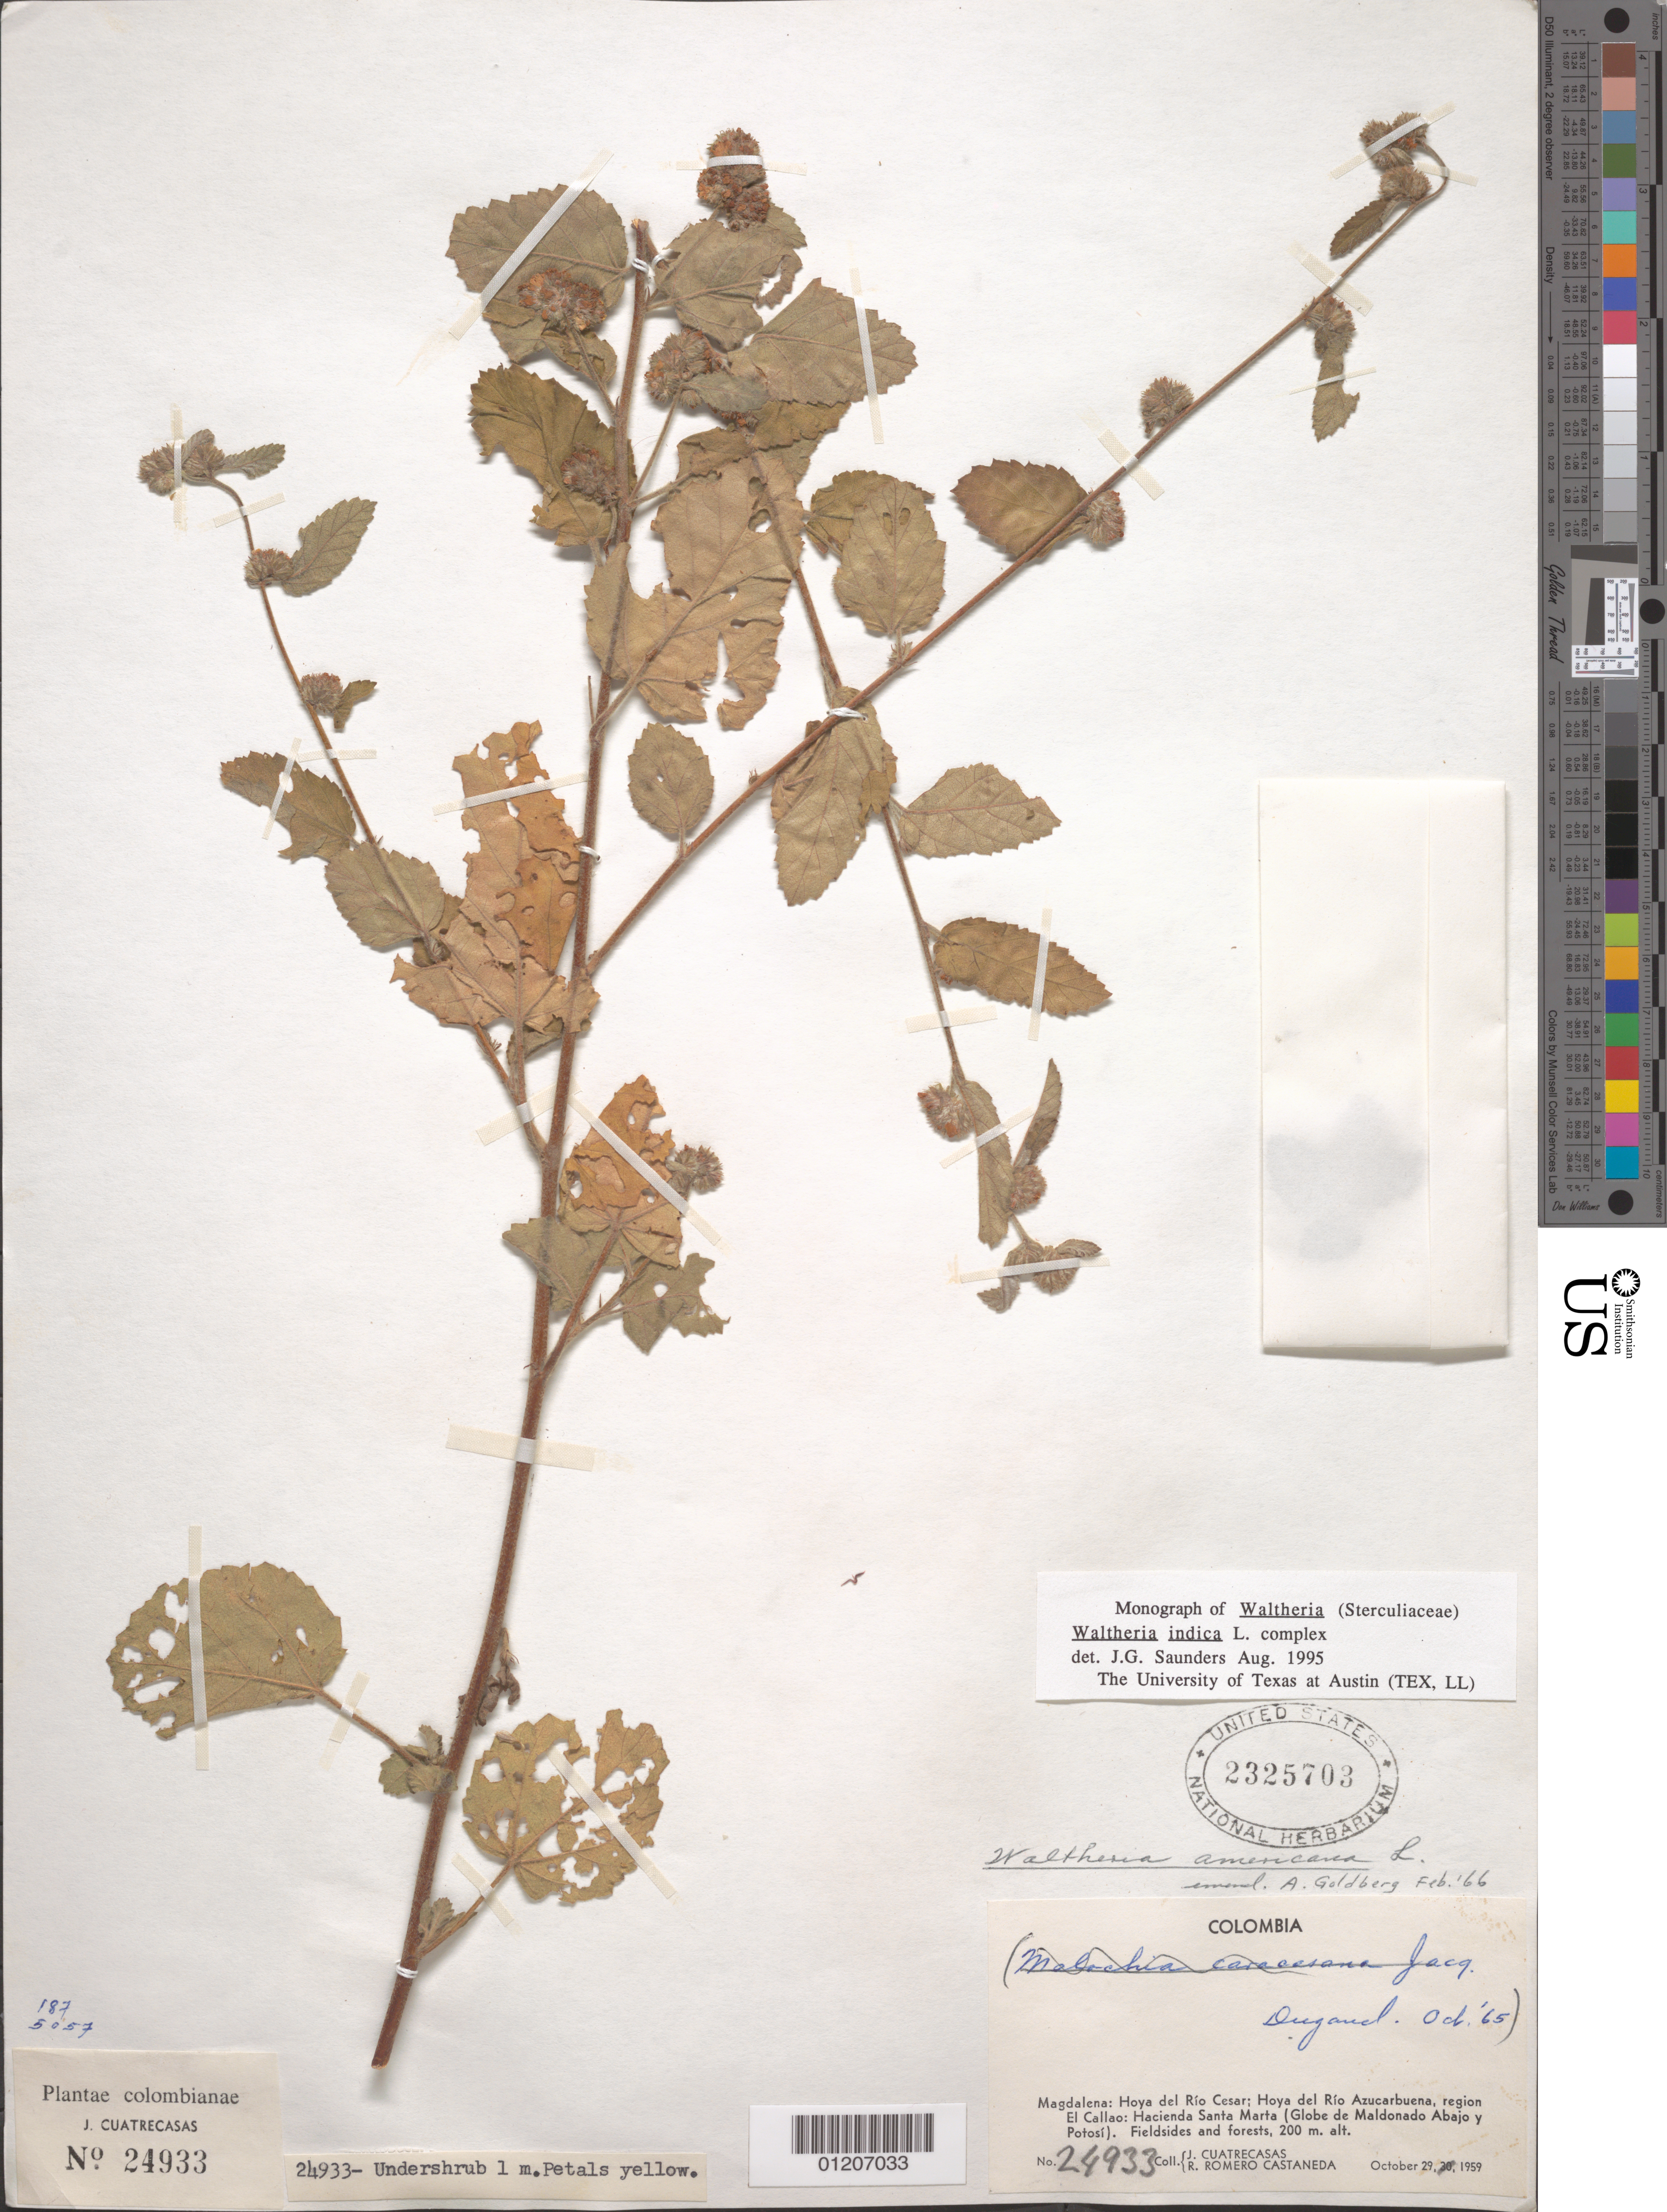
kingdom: Plantae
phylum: Tracheophyta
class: Magnoliopsida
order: Malvales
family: Malvaceae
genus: Waltheria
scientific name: Waltheria indica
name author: L.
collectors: J. Cuatrecasas & R. Romero Castañeda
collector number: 24933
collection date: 1959-10-29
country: Colombia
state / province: Magdalena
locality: Hoya del Río Cesar: Hoya del Río Azucarbuena, region El Callao: Hacienda Santa Marta (Globe de Maldonado Abajo y Potosí).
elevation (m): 200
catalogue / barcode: US 2325703